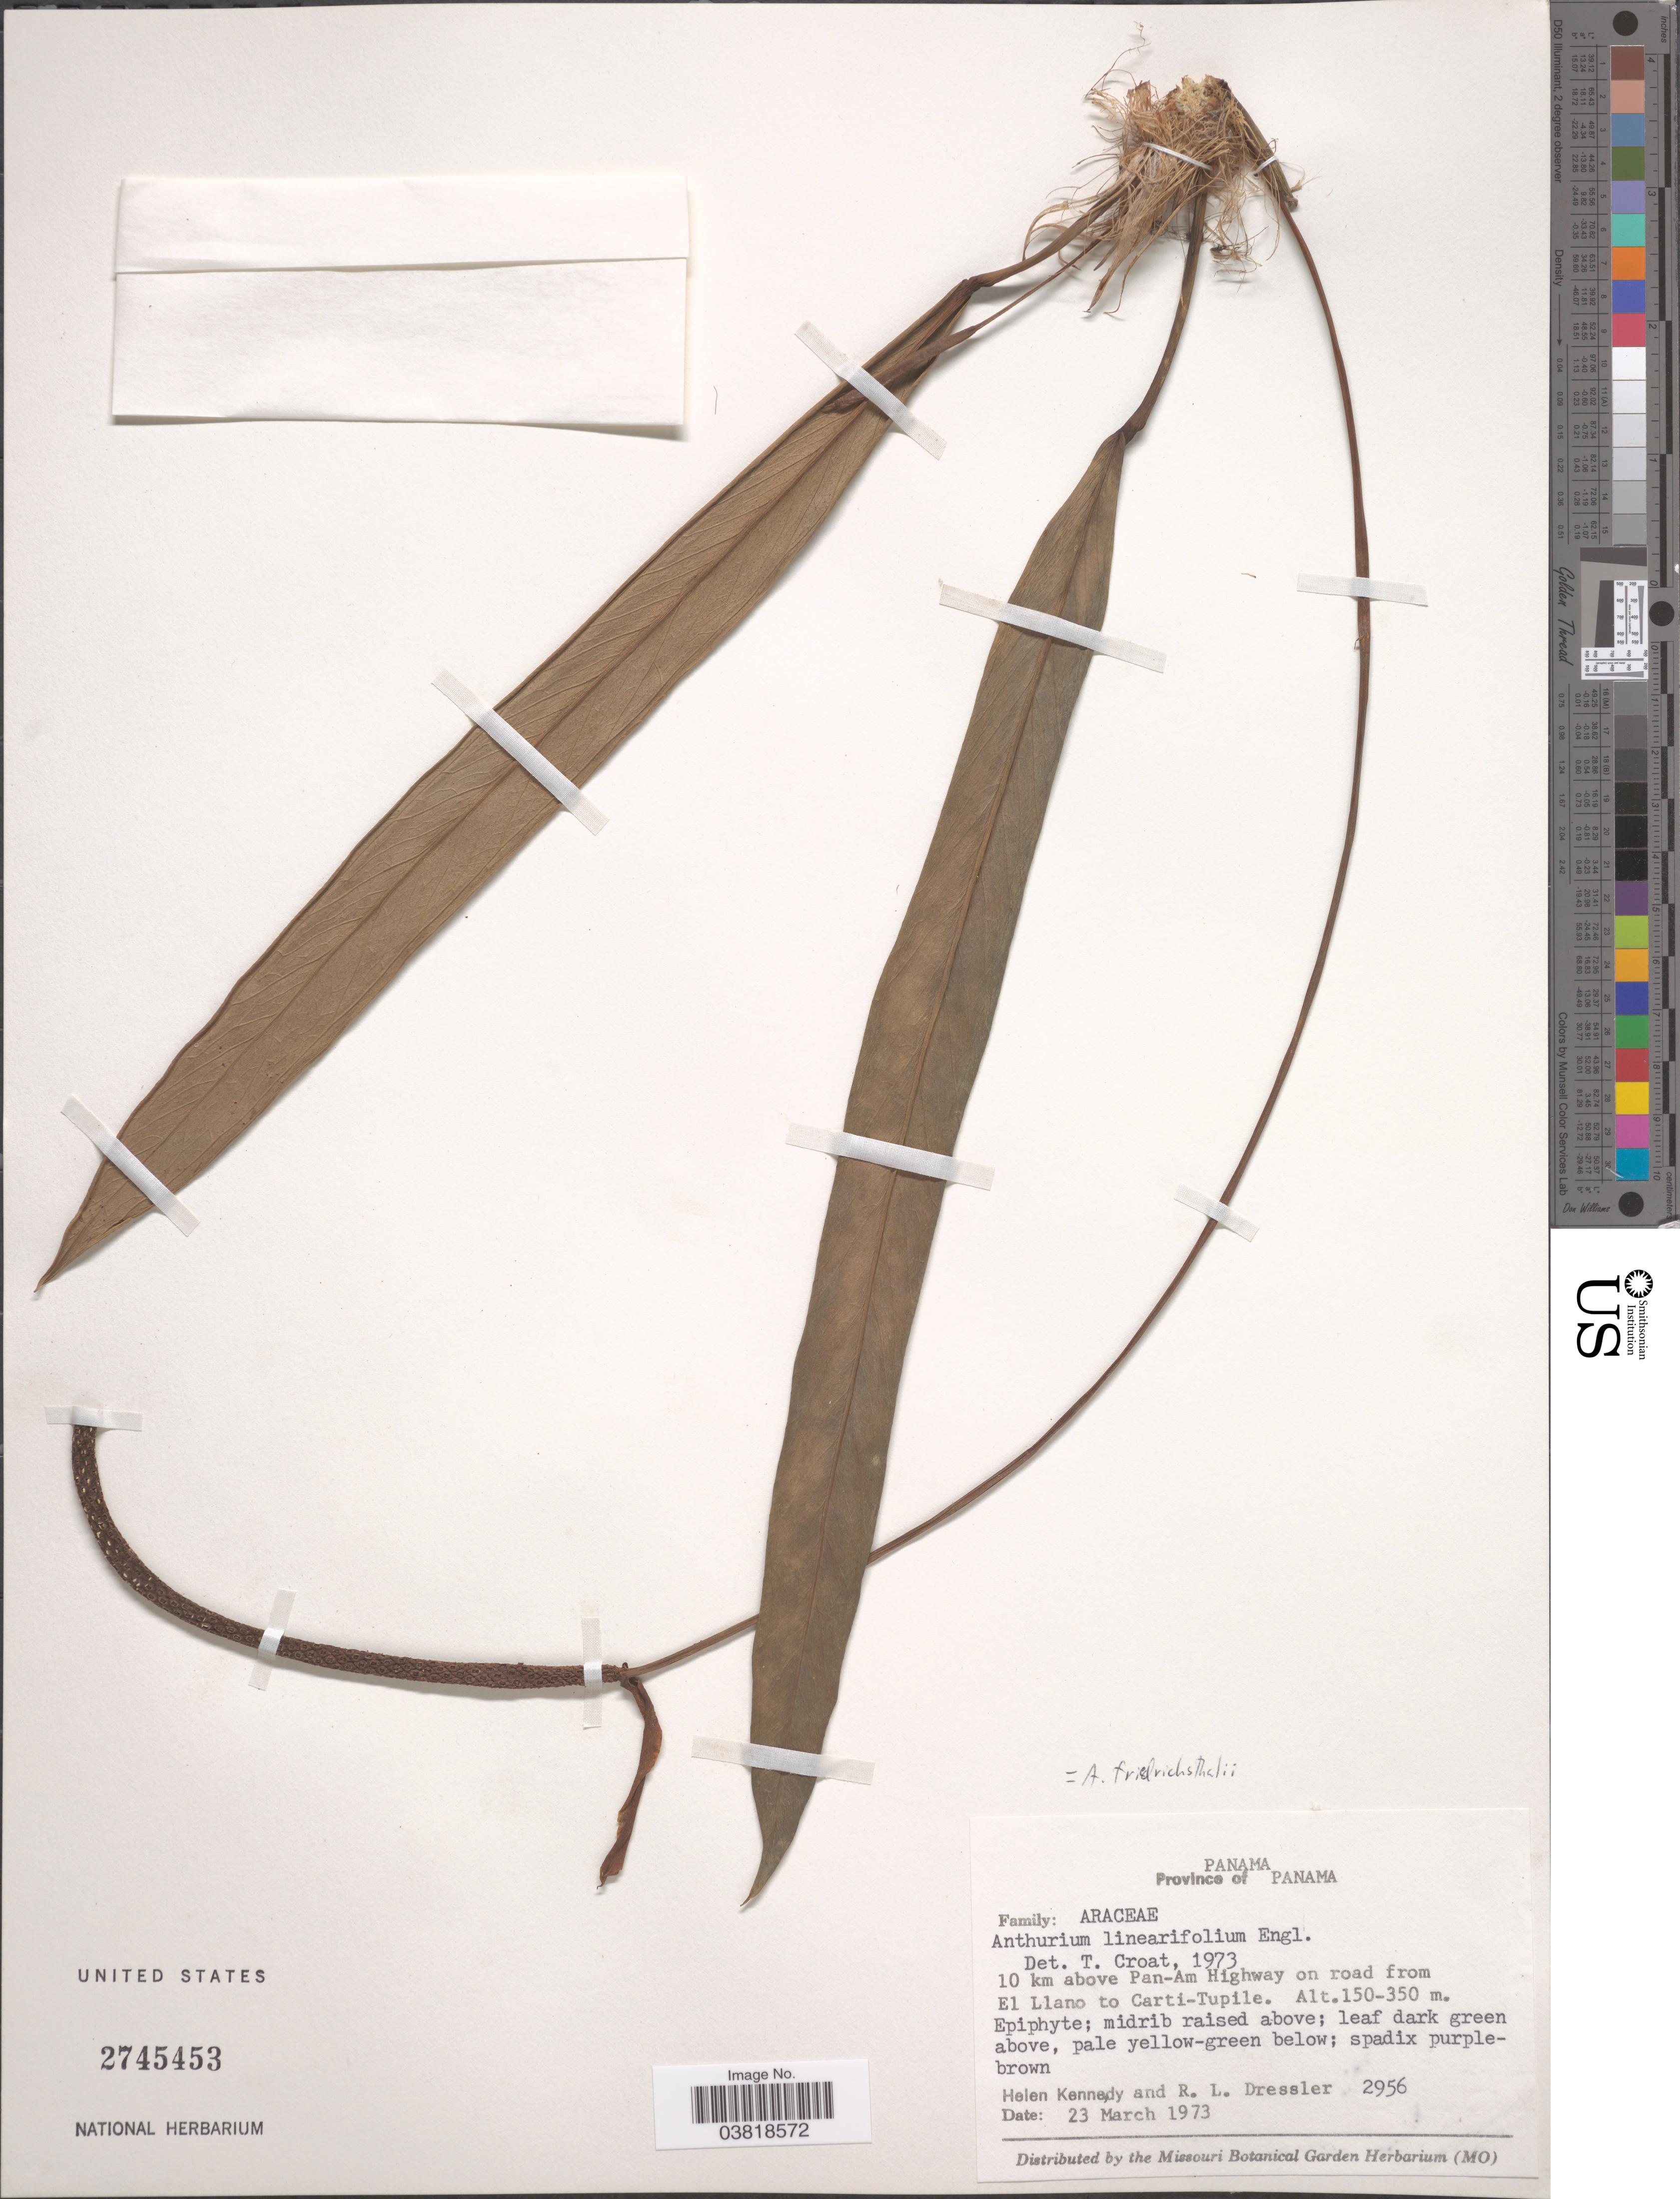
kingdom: Plantae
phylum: Tracheophyta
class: Liliopsida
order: Alismatales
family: Araceae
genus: Anthurium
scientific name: Anthurium friedrichsthalii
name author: Schott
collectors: H. Kennedy & R. Dressler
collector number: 2956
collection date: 1973-03-23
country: Panama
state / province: Panamá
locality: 10 km above Pan-Am Highway on road from El Llano to Carti-Tupile.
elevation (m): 150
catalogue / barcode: US 2745453